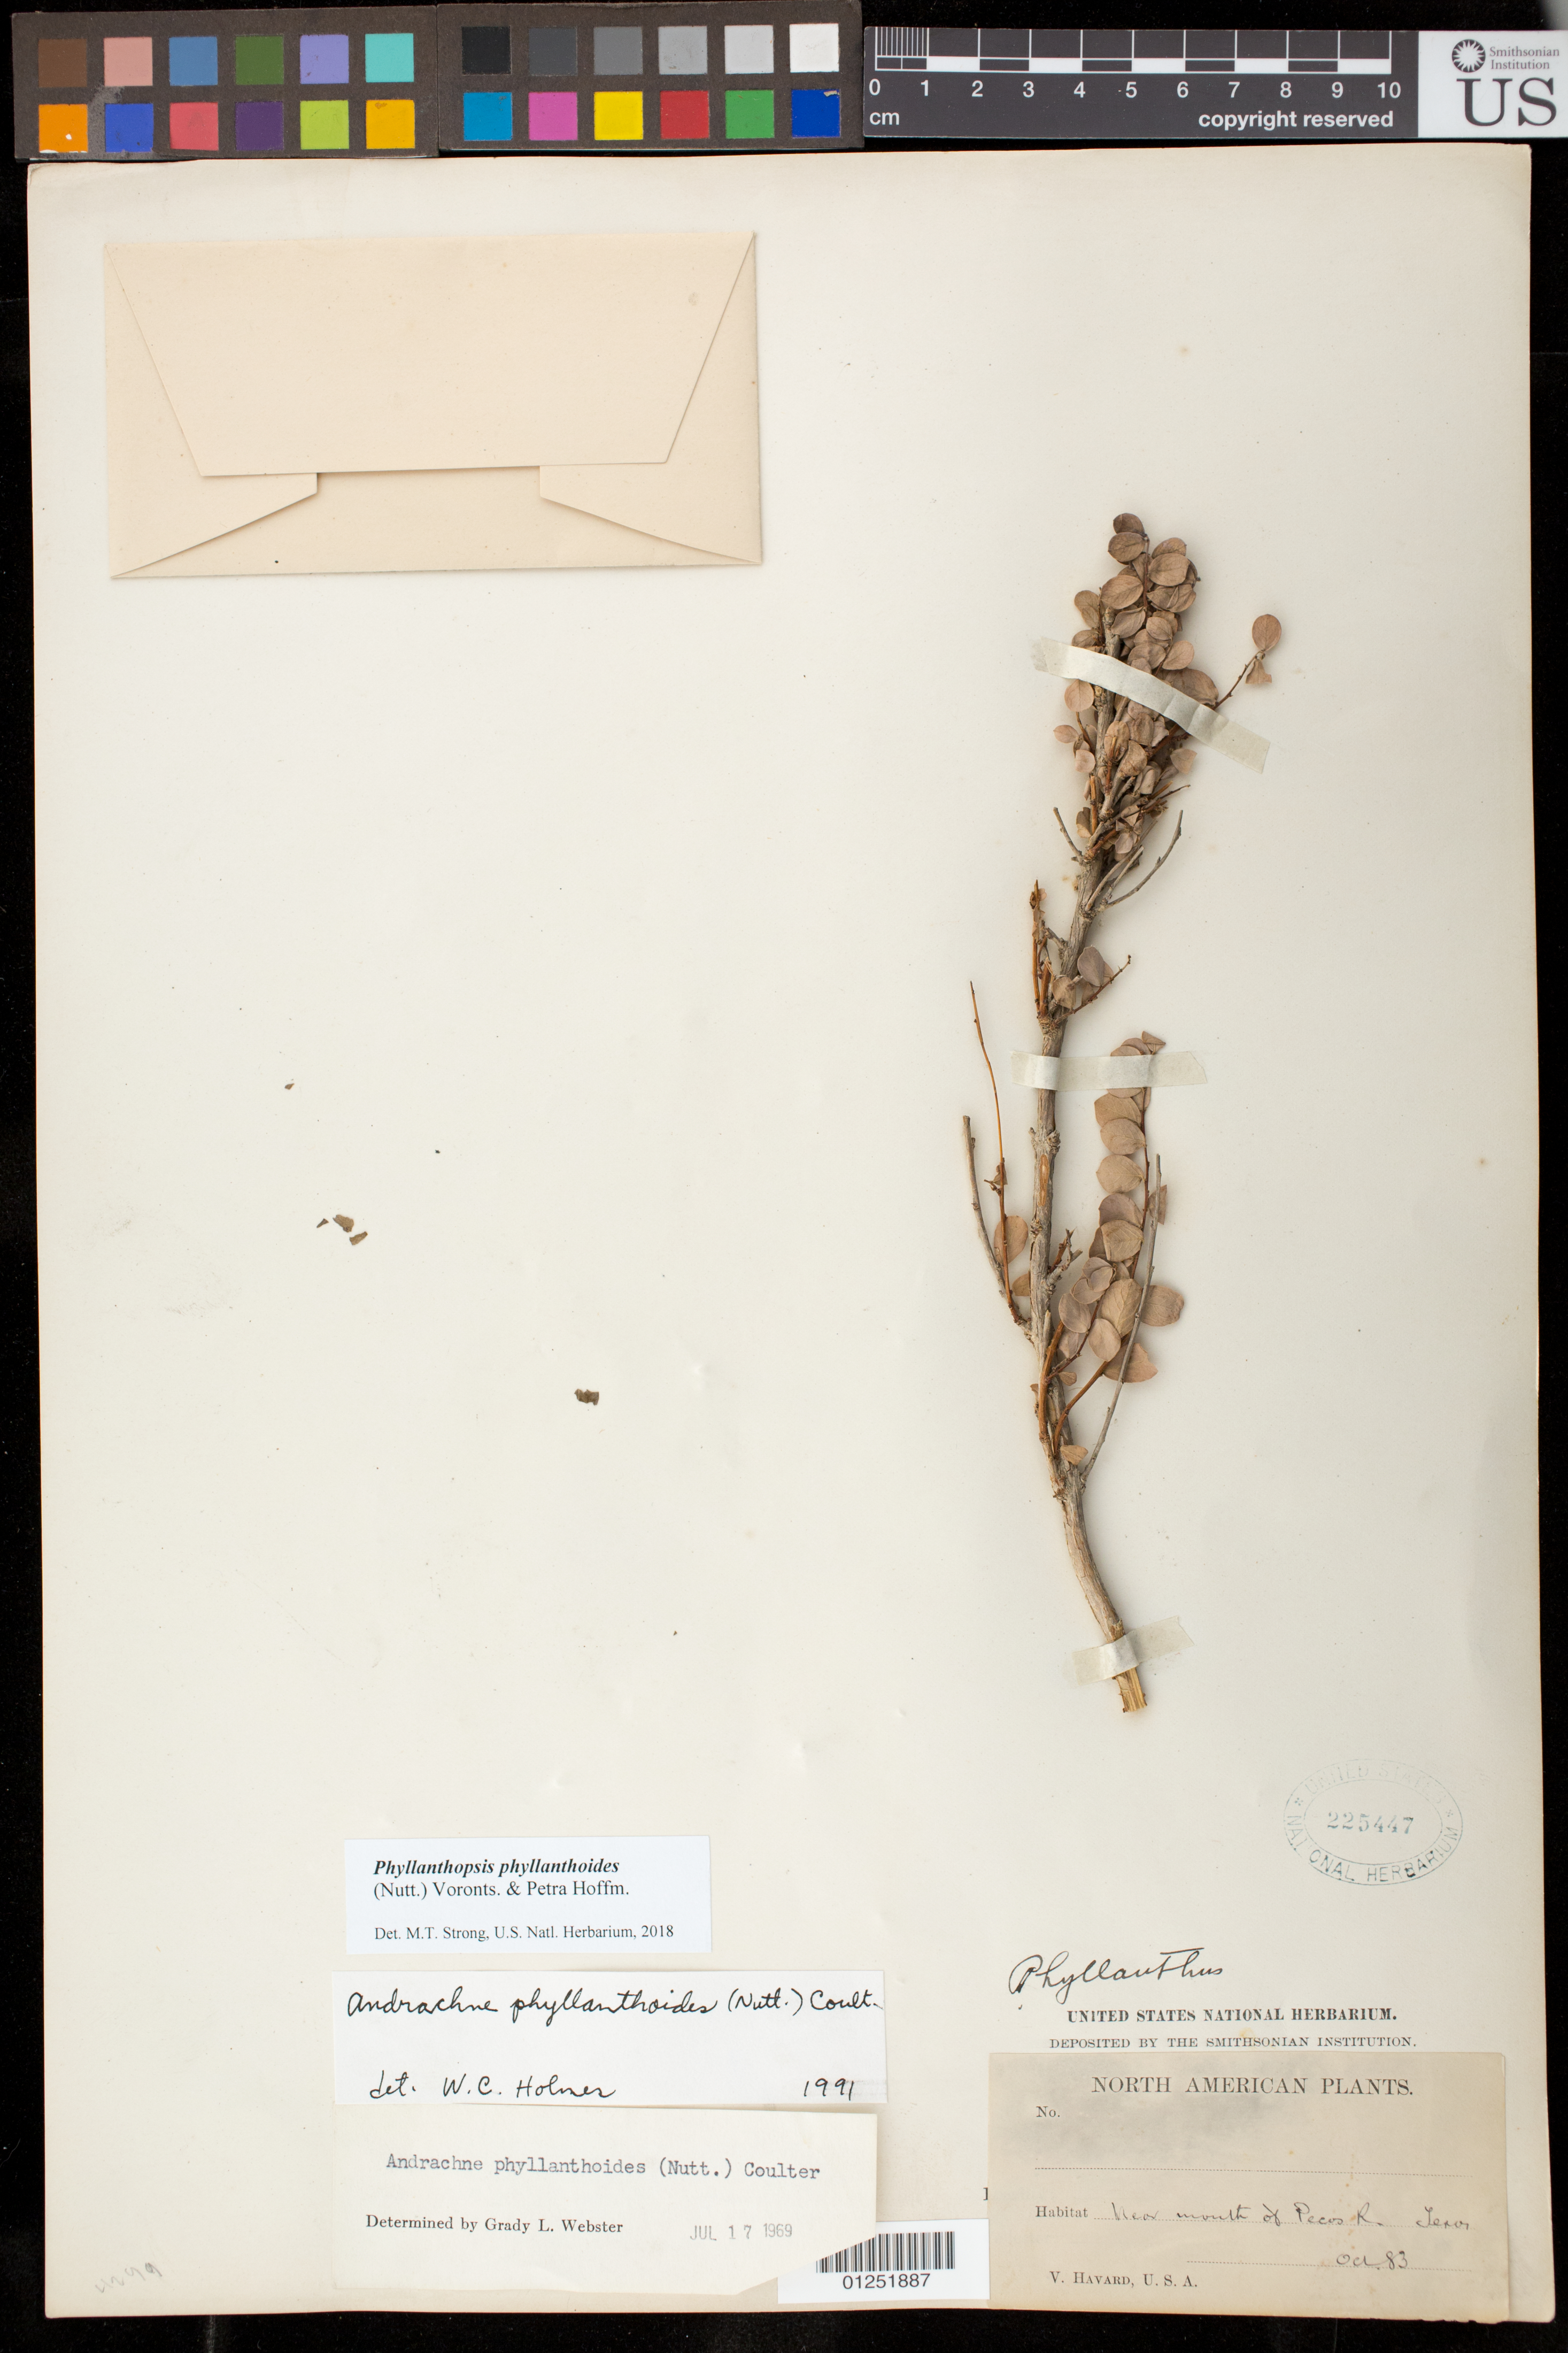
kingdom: Plantae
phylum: Tracheophyta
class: Magnoliopsida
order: Malpighiales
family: Phyllanthaceae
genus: Phyllanthopsis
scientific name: Phyllanthopsis phyllanthoides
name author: (Nutt.) Voronts. & Petra Hoffm.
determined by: Strong, M. T., (US), Smithsonian Institution - National Museum of Natural History (UNITED STATES)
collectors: V. Havard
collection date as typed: Oct 1883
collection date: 1883-10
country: United States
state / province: Texas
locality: Near mouth of Pecos Ranch.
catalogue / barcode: US 225447